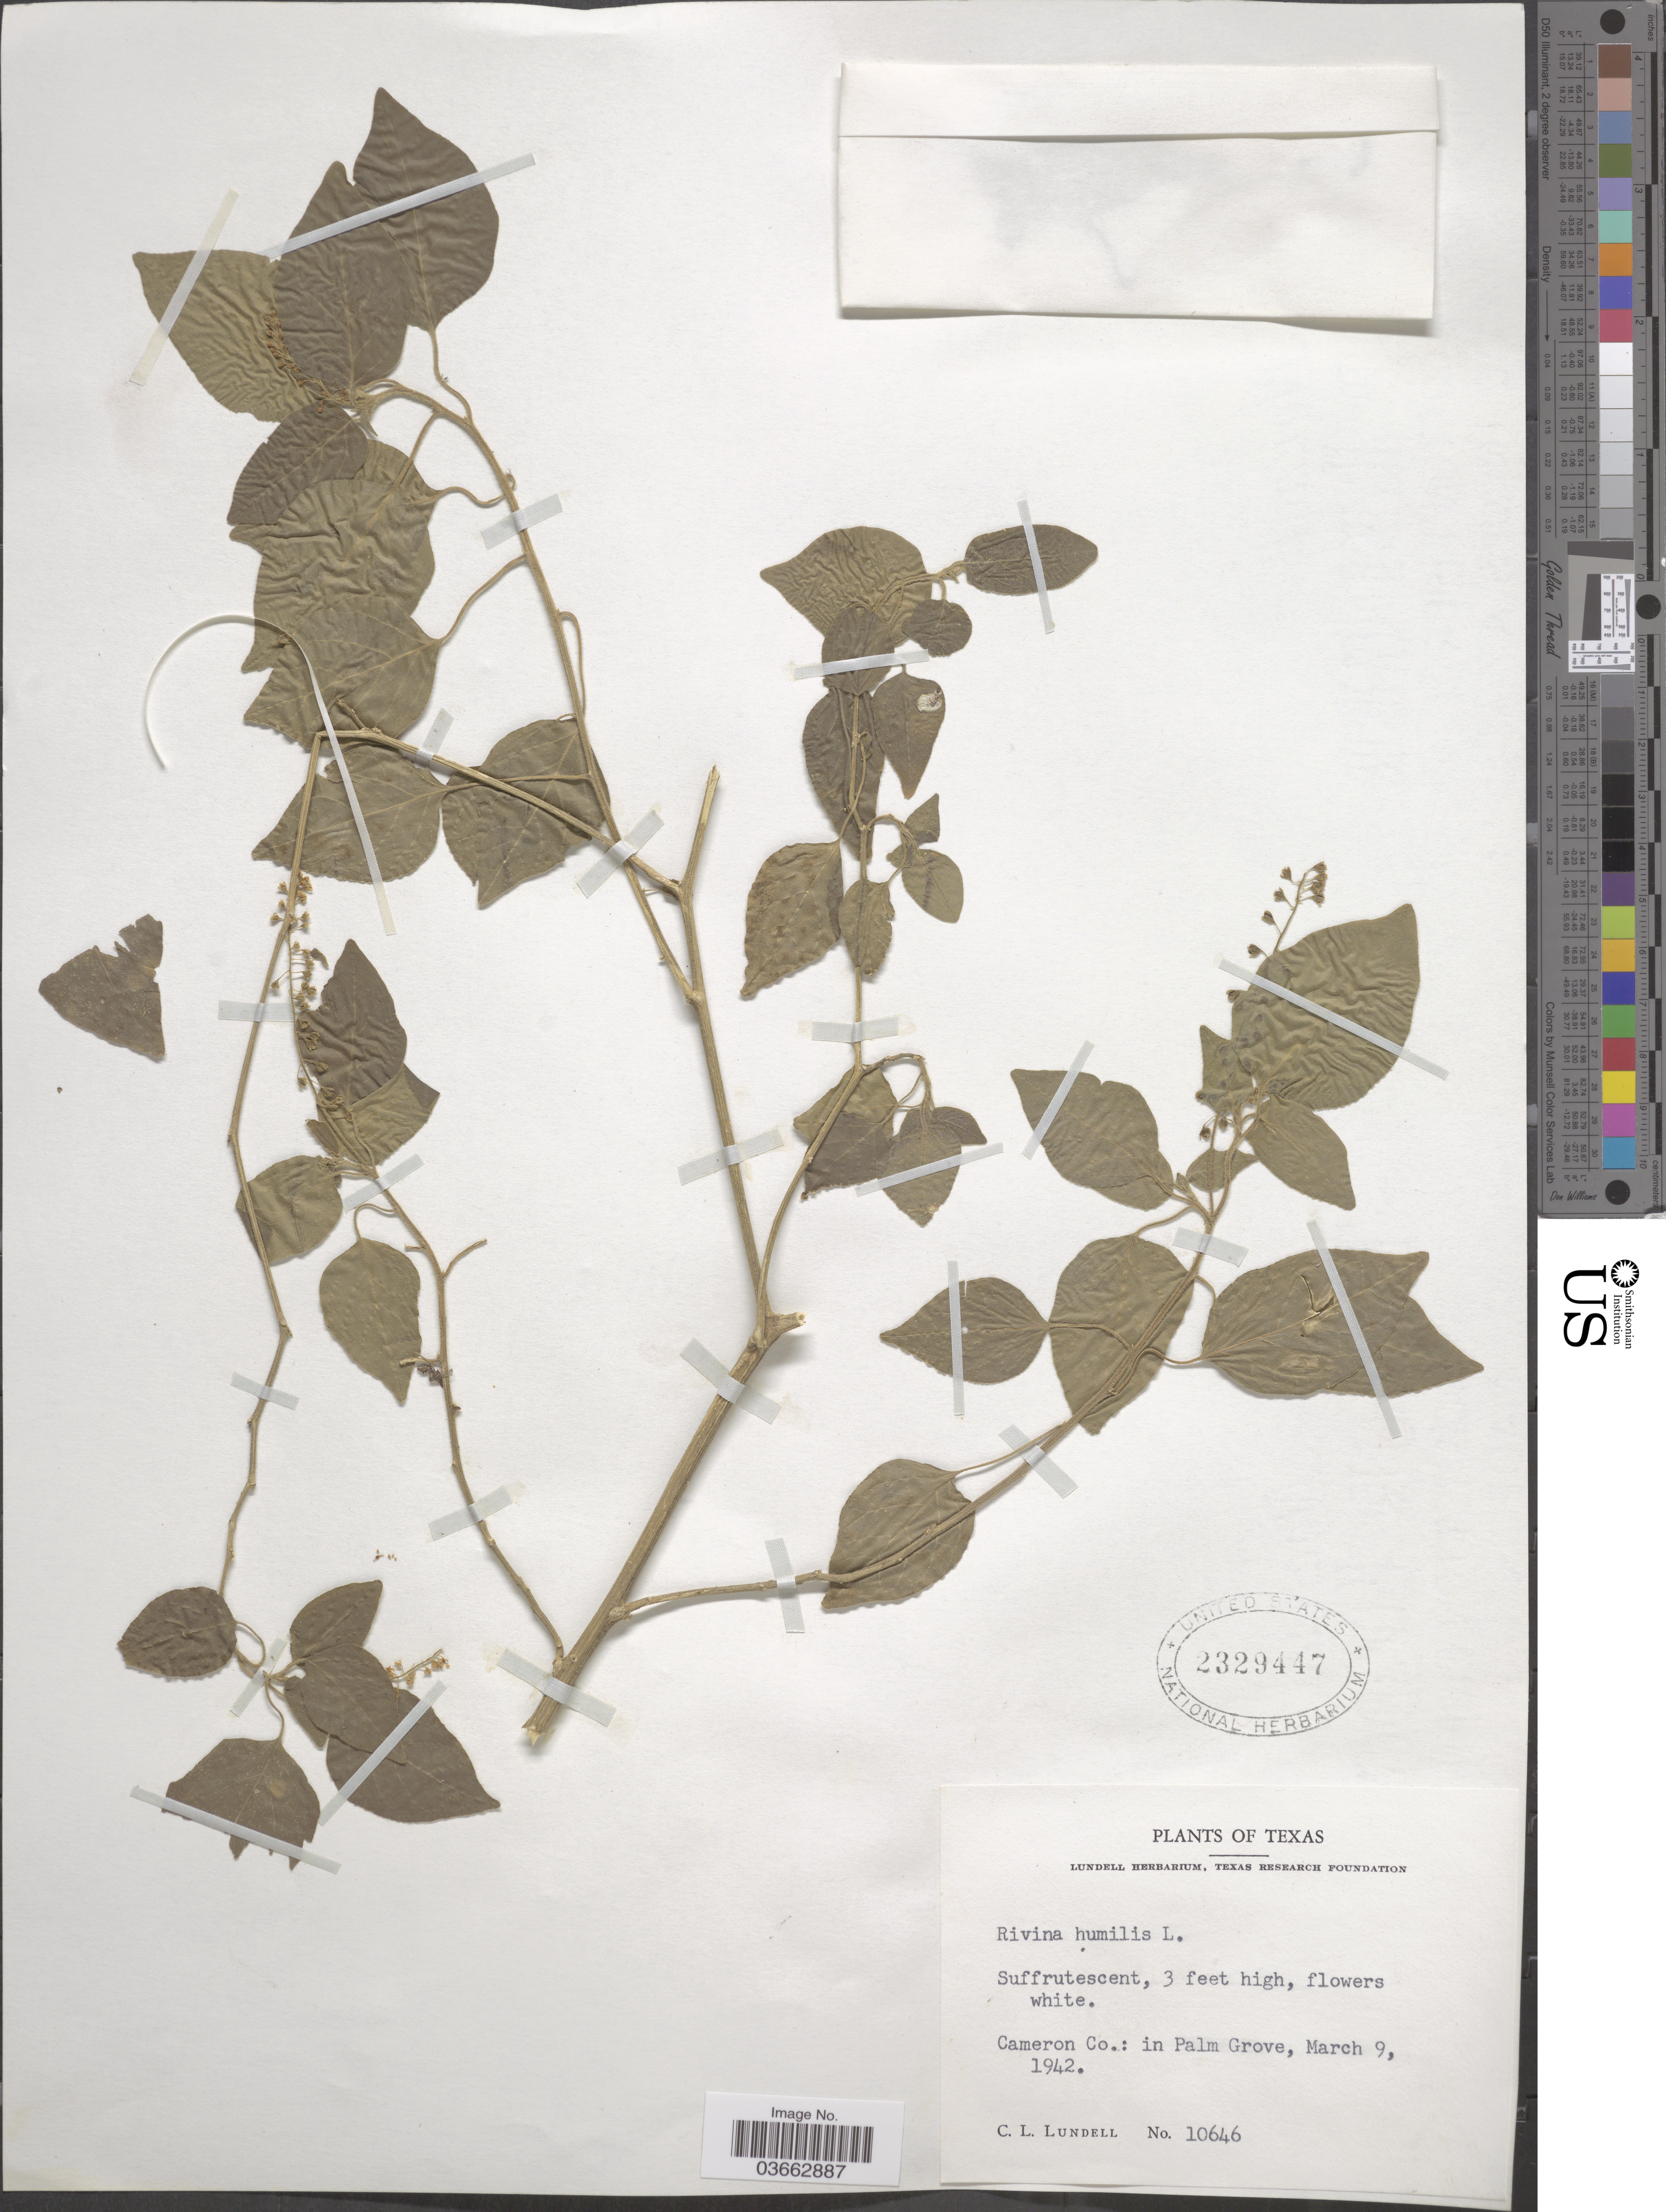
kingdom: Plantae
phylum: Tracheophyta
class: Magnoliopsida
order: Caryophyllales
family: Phytolaccaceae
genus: Rivina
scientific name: Rivina humilis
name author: L.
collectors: C. L. Lundell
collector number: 10646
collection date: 1942-03-09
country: United States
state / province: Texas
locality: Cameron Co.: in Palm Grove.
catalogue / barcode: US 2329447